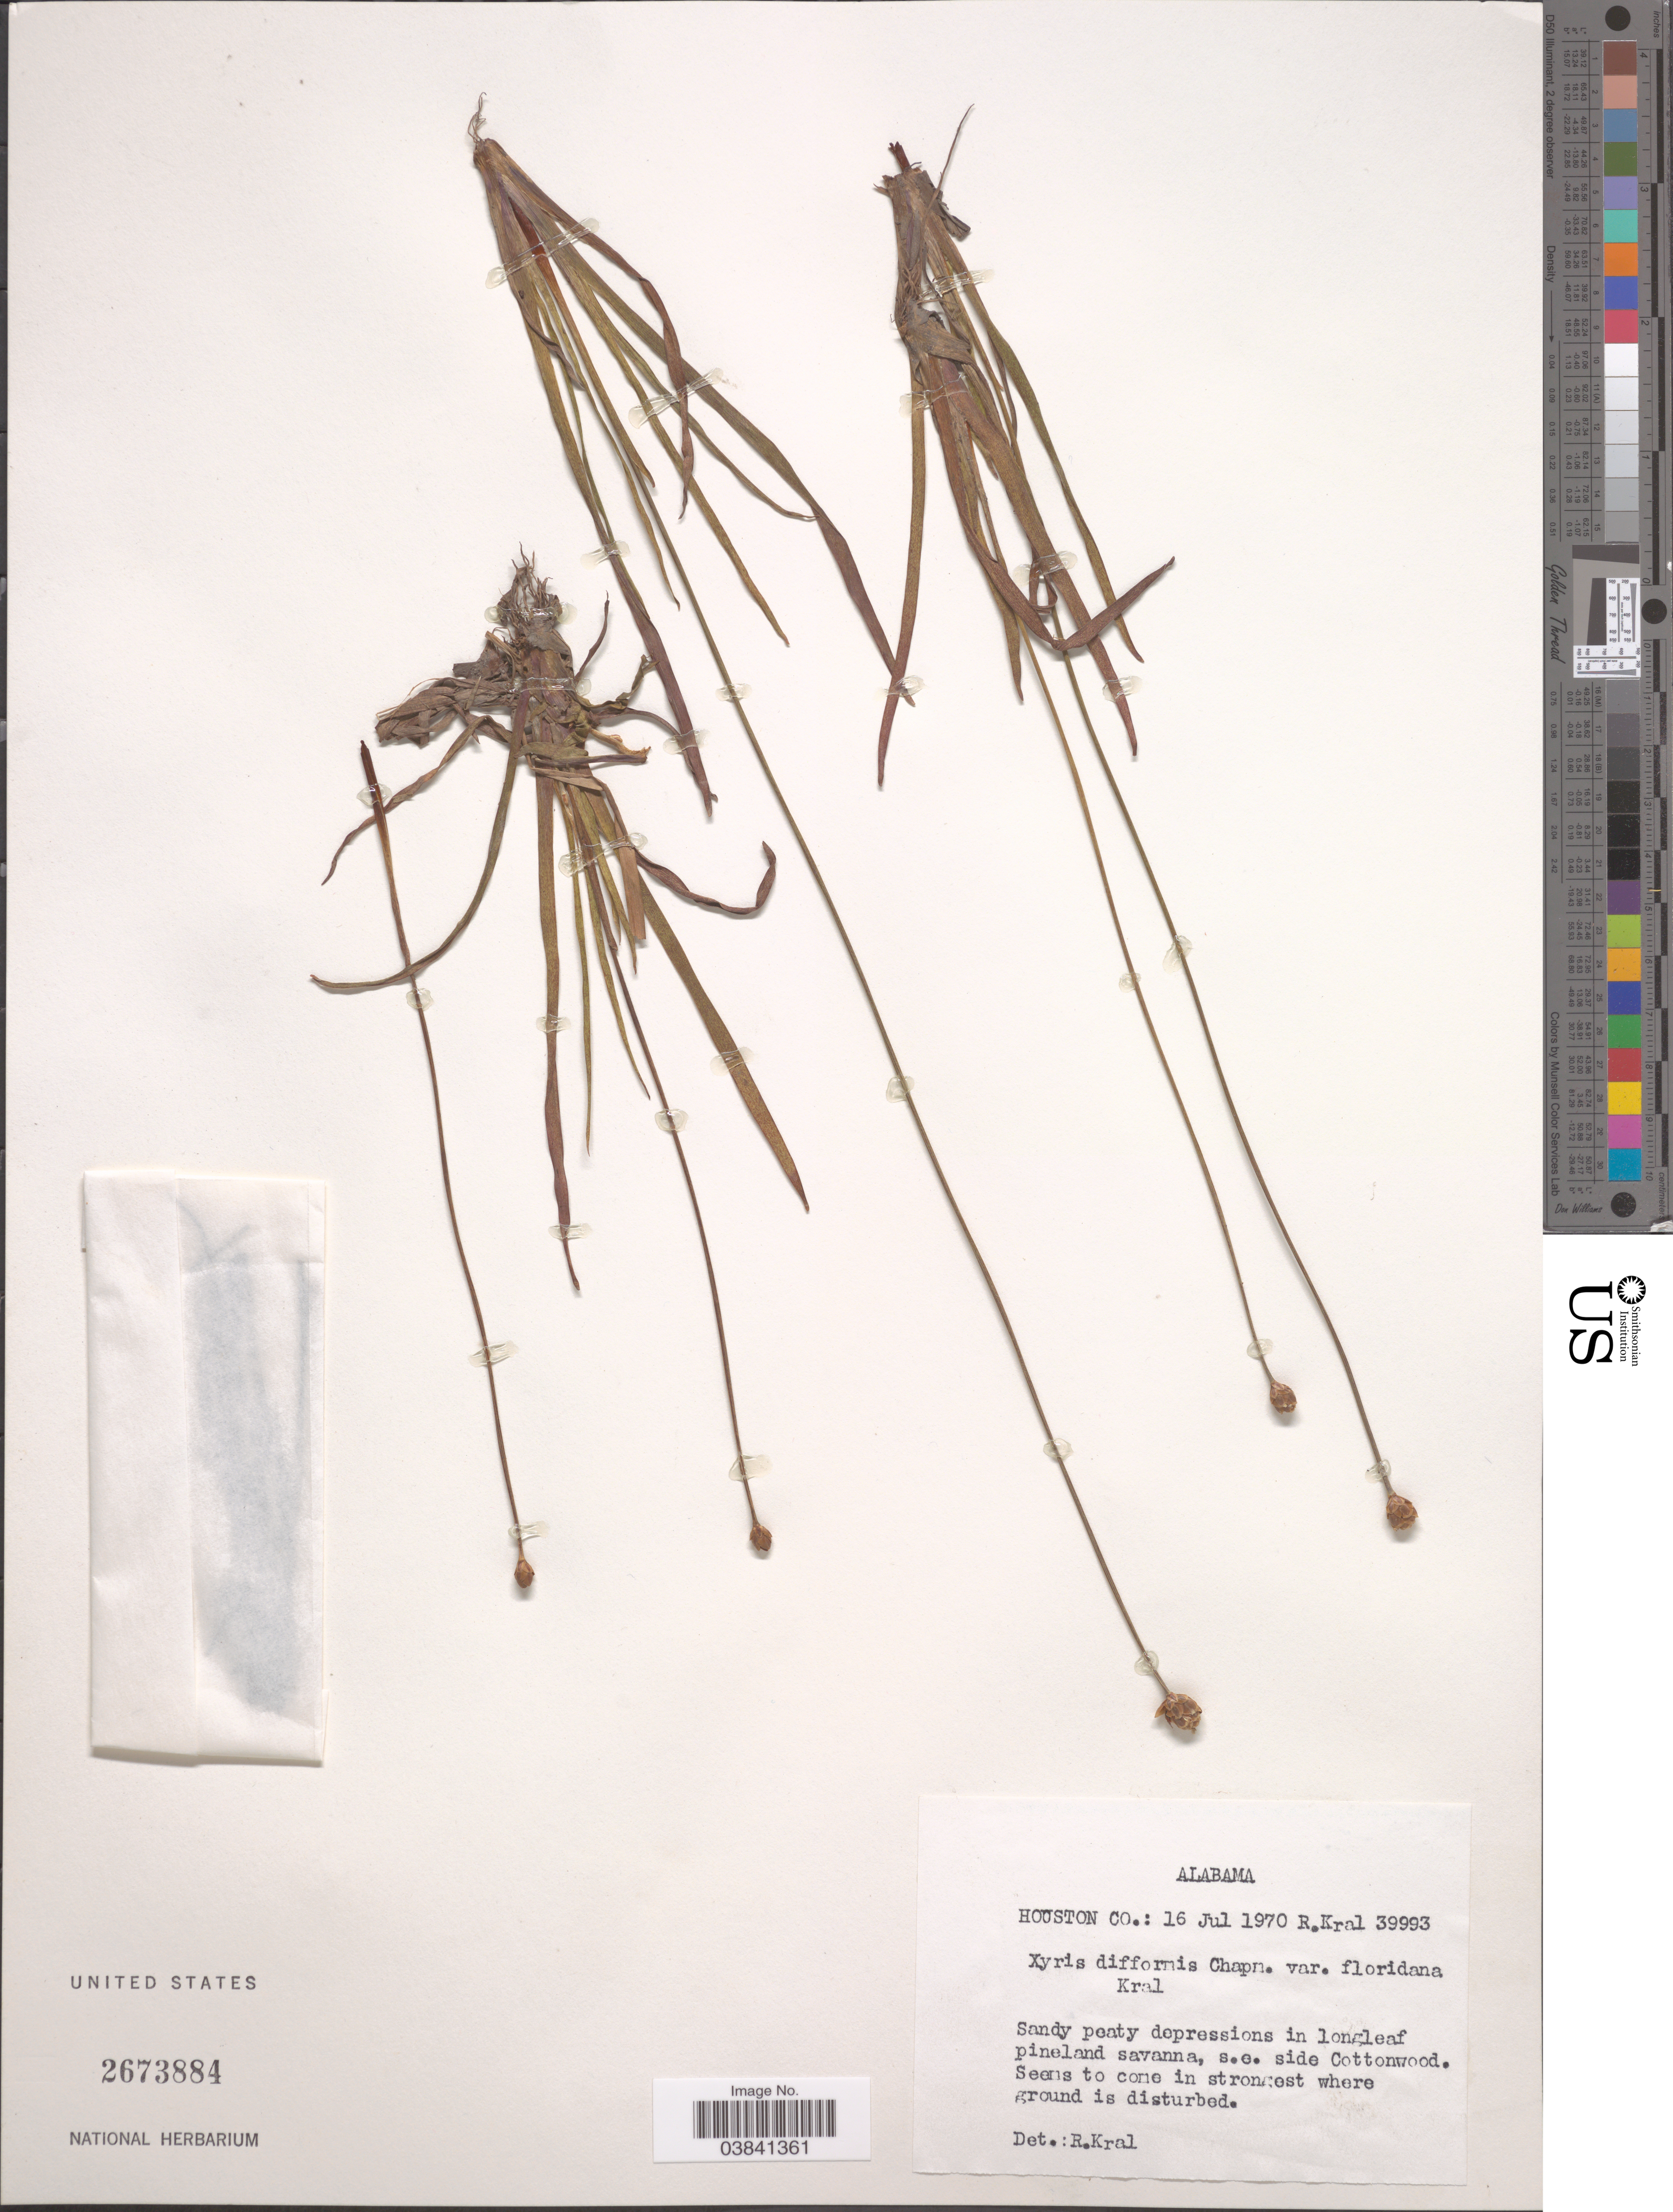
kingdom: Plantae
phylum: Tracheophyta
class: Liliopsida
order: Poales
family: Xyridaceae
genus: Xyris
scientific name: Xyris difformis var. floridana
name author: Kral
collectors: R. Kral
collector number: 39993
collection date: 1970-07-16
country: United States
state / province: Alabama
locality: Houston Co.: s.e. side Cottonwood.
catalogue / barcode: US 2673884